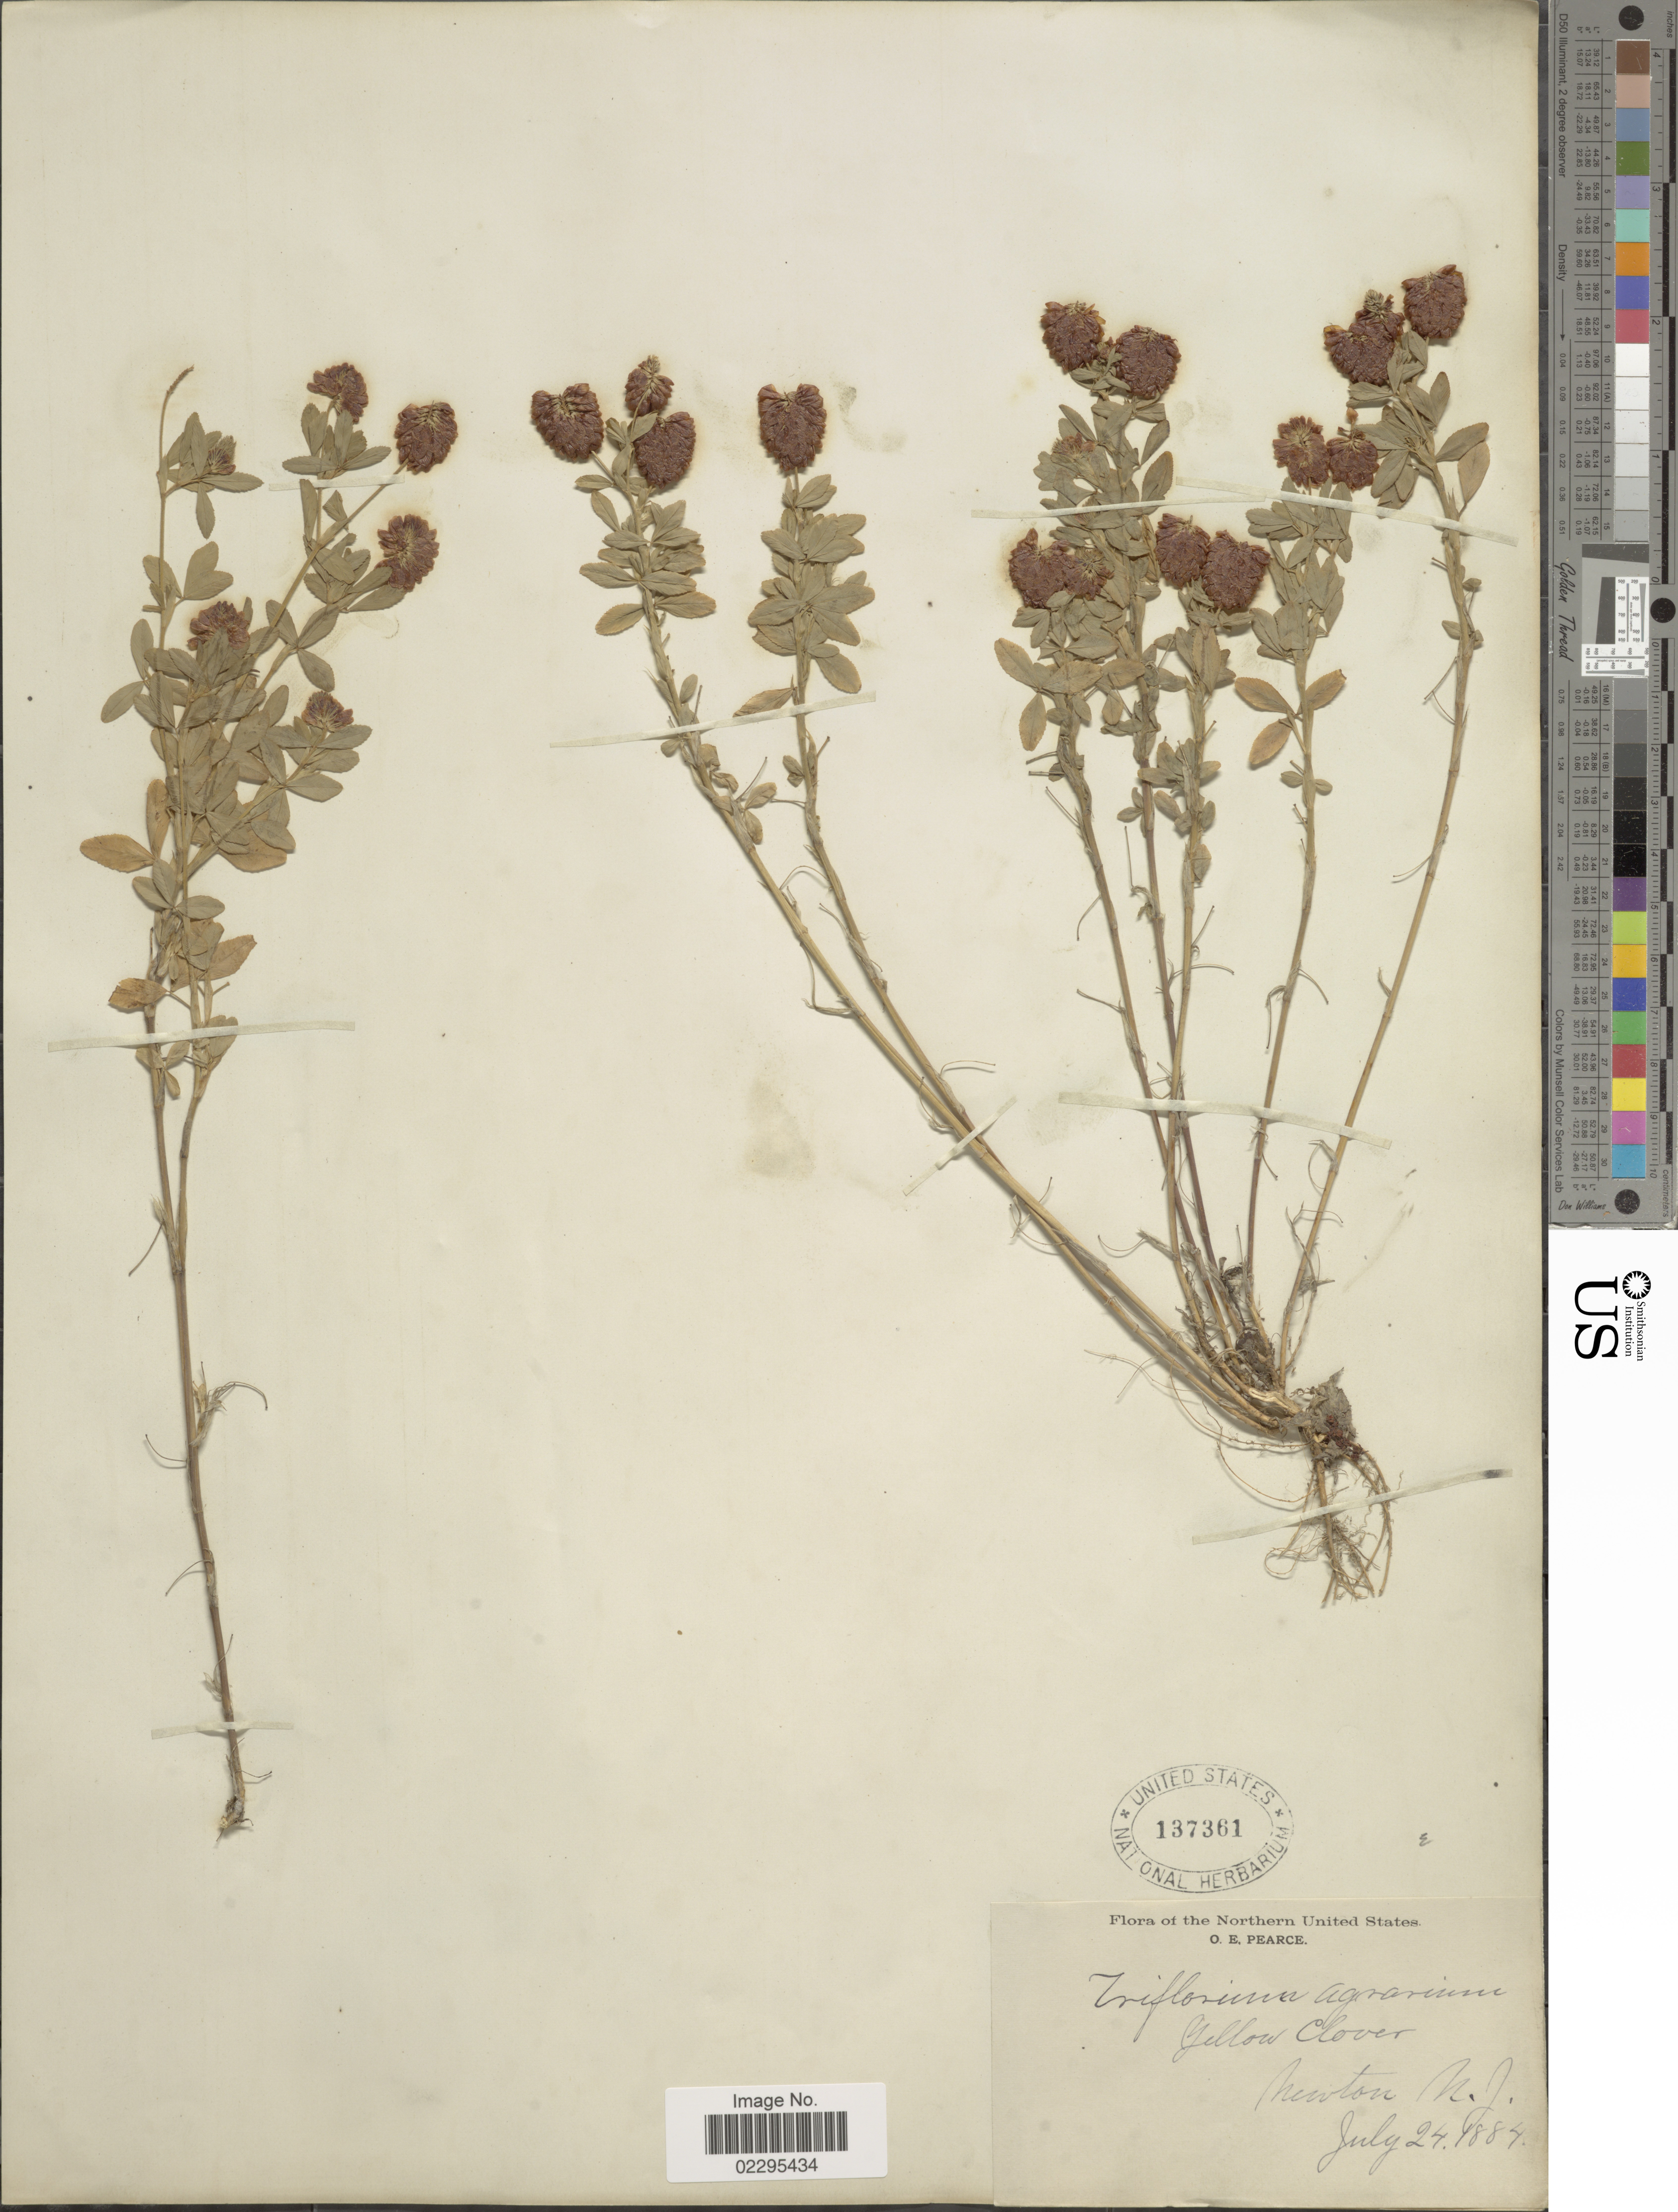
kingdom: Plantae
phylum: Tracheophyta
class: Magnoliopsida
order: Fabales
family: Fabaceae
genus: Trifolium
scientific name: Trifolium agrarium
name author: L.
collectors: O. E. Pearce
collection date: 1884-07-24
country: United States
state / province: New Jersey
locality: Newton. Northern United States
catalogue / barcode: US 137361